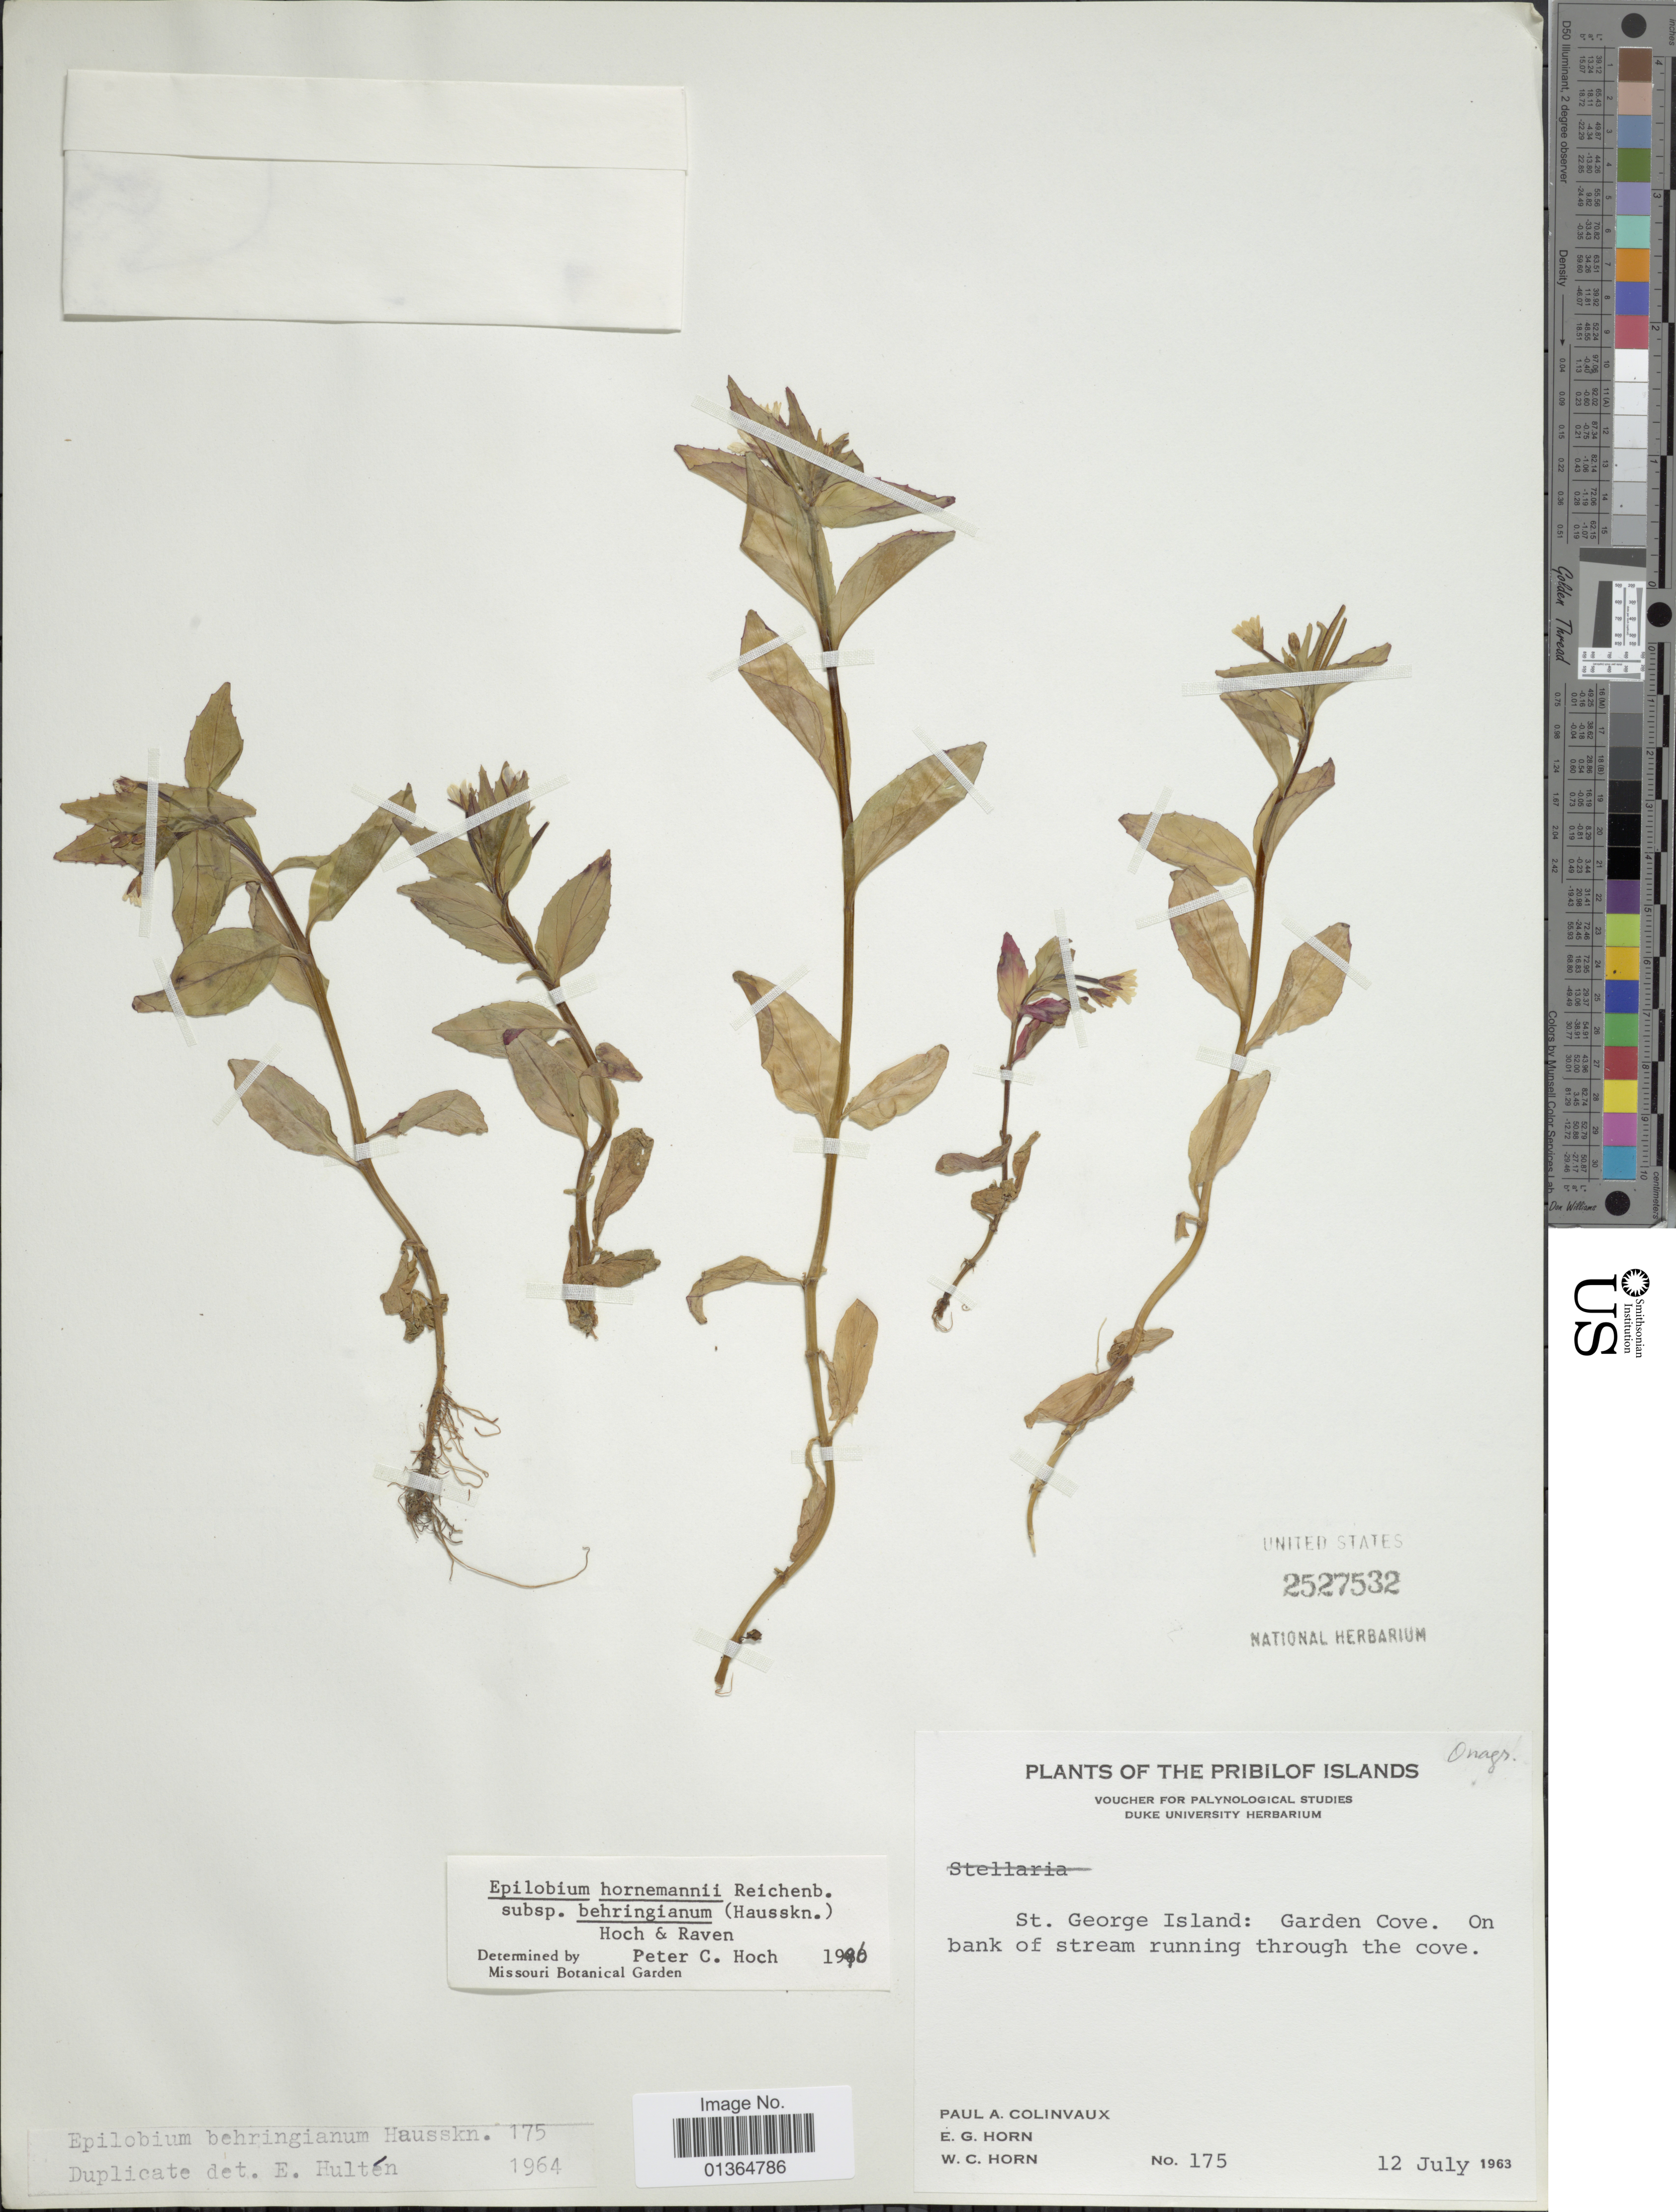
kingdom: Plantae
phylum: Tracheophyta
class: Magnoliopsida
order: Myrtales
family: Onagraceae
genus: Epilobium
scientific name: Epilobium hornemannii subsp. behringianum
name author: (Hausskn.) Hoch & P.H. Raven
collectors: P. Colinvaux, E. Horn & W. Horn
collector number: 175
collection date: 1963-07-12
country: United States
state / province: Alaska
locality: Pribilof Islands. St. George Island: Garden Cove.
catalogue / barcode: US 2527532